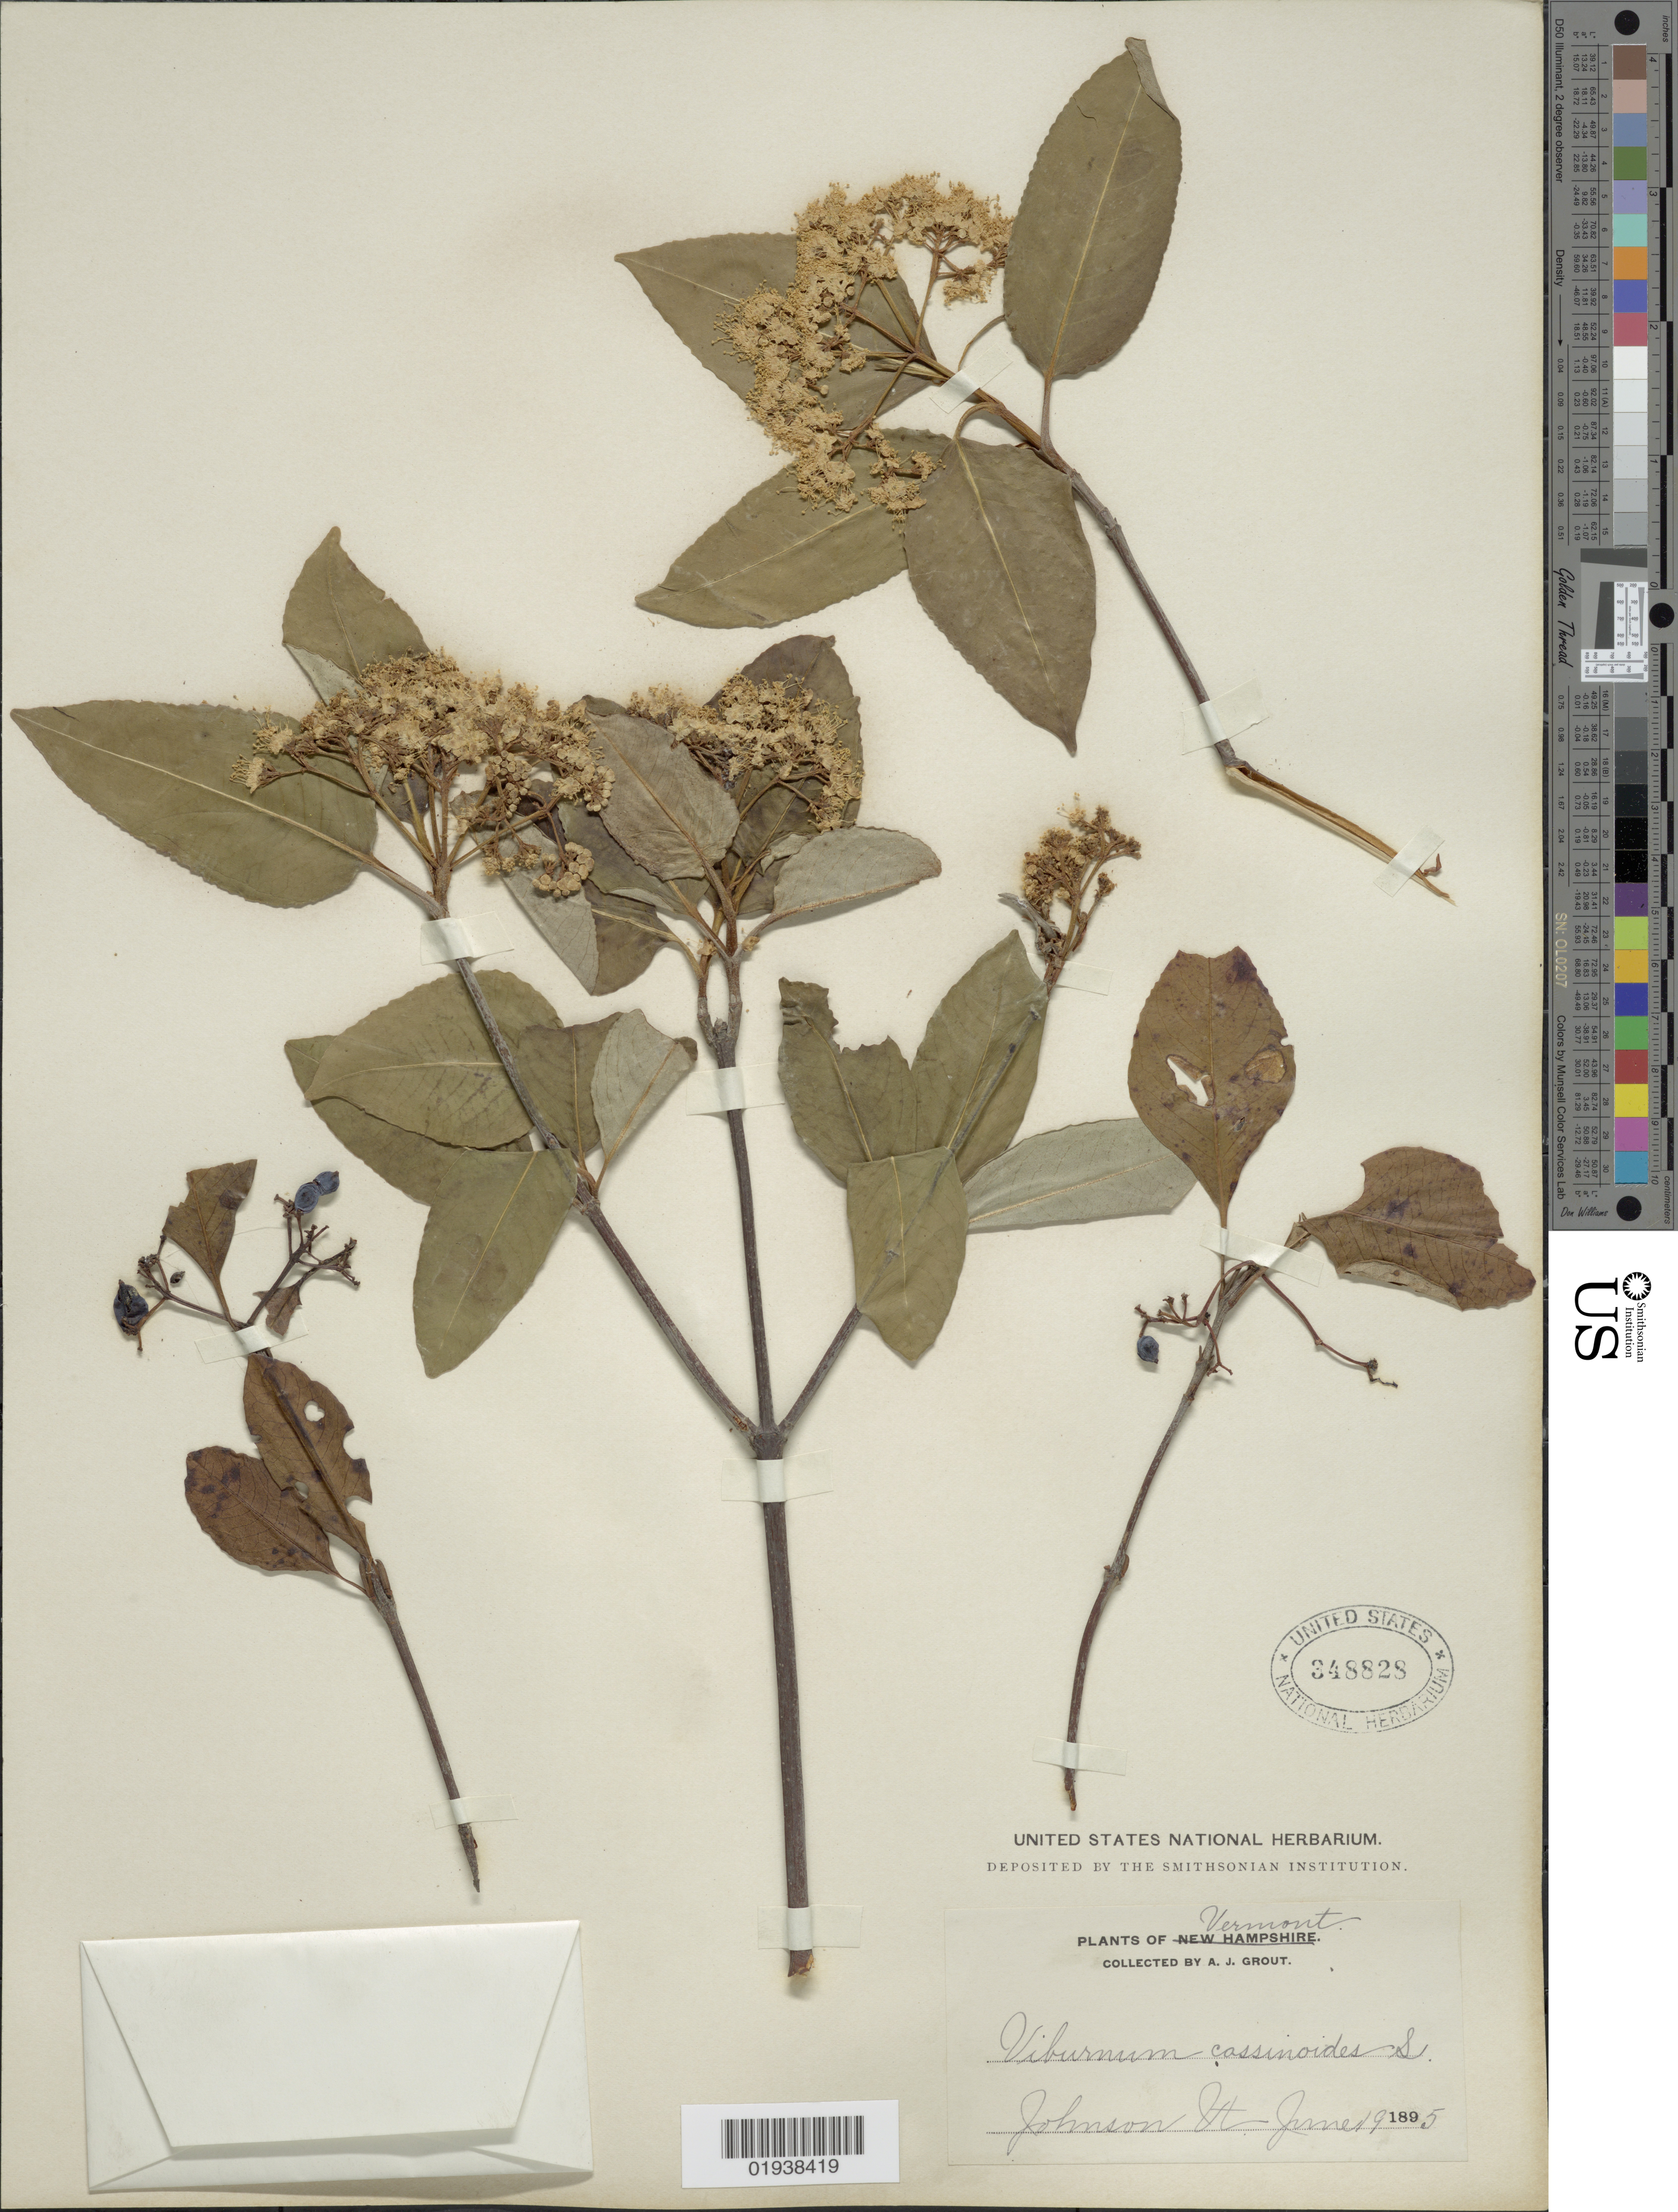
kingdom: Plantae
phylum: Tracheophyta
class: Magnoliopsida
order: Dipsacales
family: Viburnaceae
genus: Viburnum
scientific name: Viburnum cassinoides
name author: L.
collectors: A. J. Grout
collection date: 1895-06-19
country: United States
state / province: Vermont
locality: Johnson Vt.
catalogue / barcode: US 348828